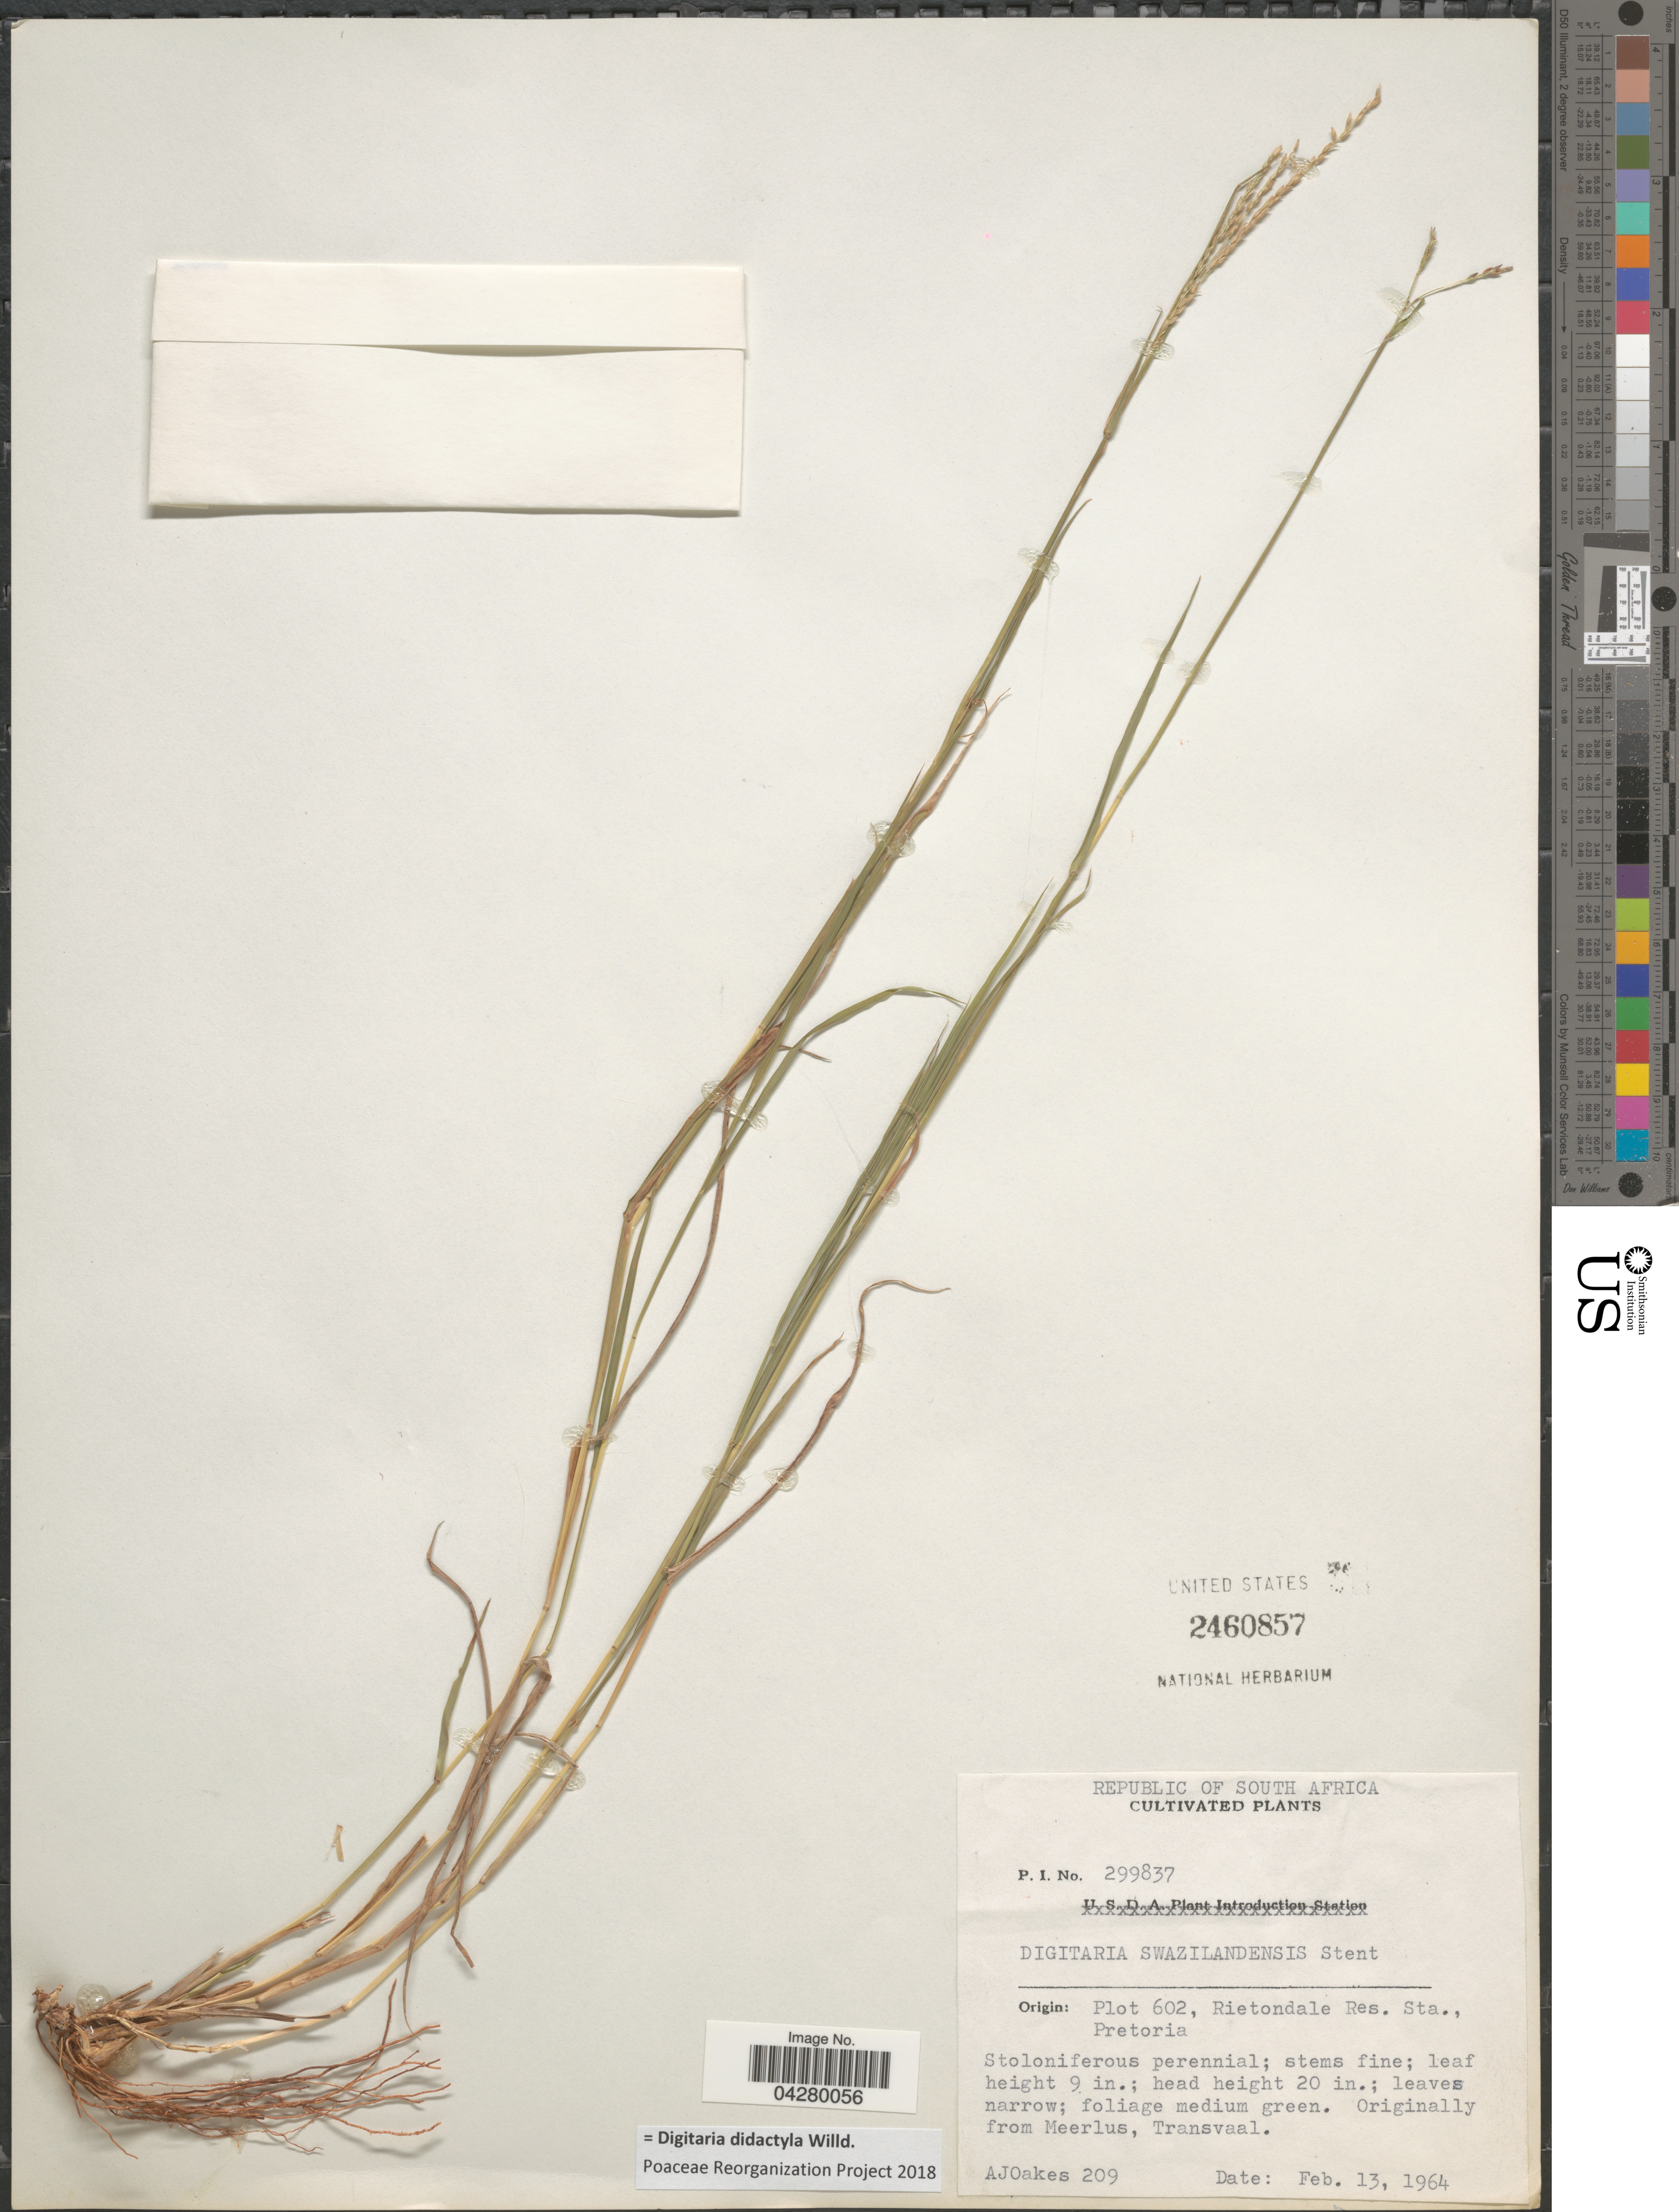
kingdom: Plantae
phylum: Tracheophyta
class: Liliopsida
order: Poales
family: Poaceae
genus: Digitaria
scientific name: Digitaria didactyla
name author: Willd.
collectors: A. Oakes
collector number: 209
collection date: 1964-02-13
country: South Africa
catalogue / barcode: US 2460857